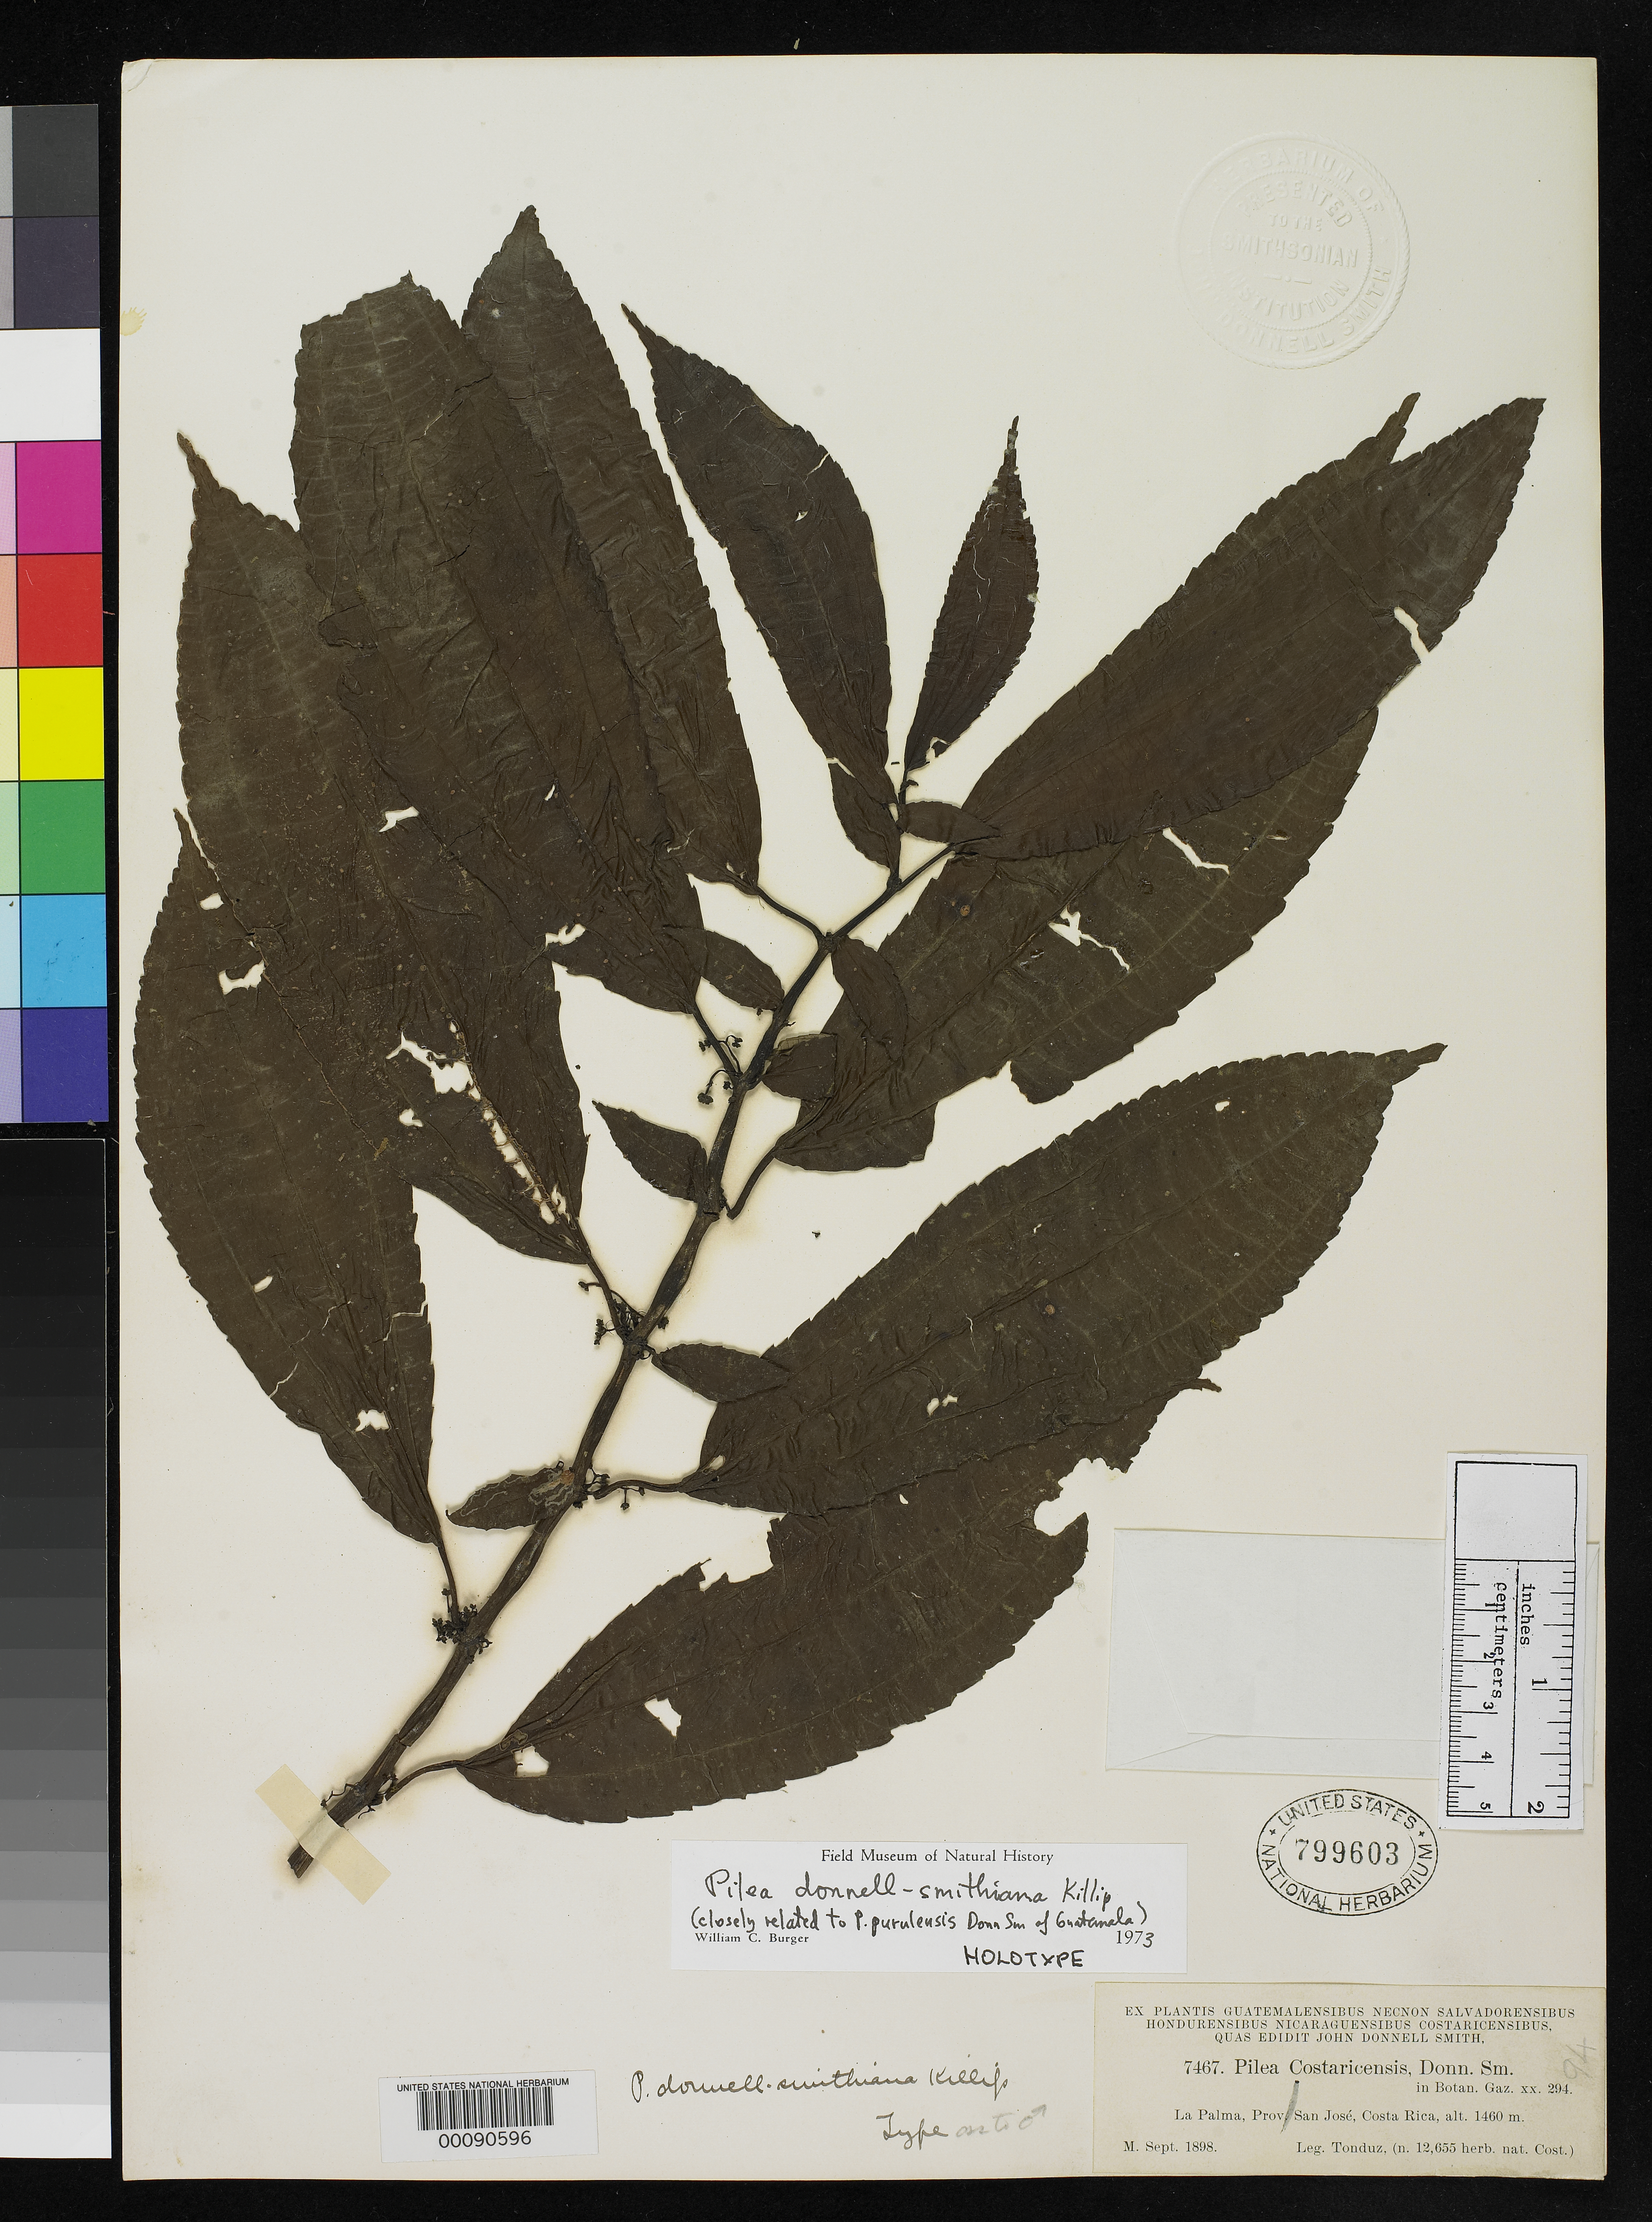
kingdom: Plantae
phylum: Tracheophyta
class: Magnoliopsida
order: Rosales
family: Urticaceae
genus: Pilea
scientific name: Pilea donnell-smithiana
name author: Killip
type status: Holotype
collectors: A. Tonduz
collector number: J.D.S. 7467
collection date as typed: Sep 1898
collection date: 1898-09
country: Costa Rica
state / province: San José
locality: La Palma.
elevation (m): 1460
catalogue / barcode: US 799603